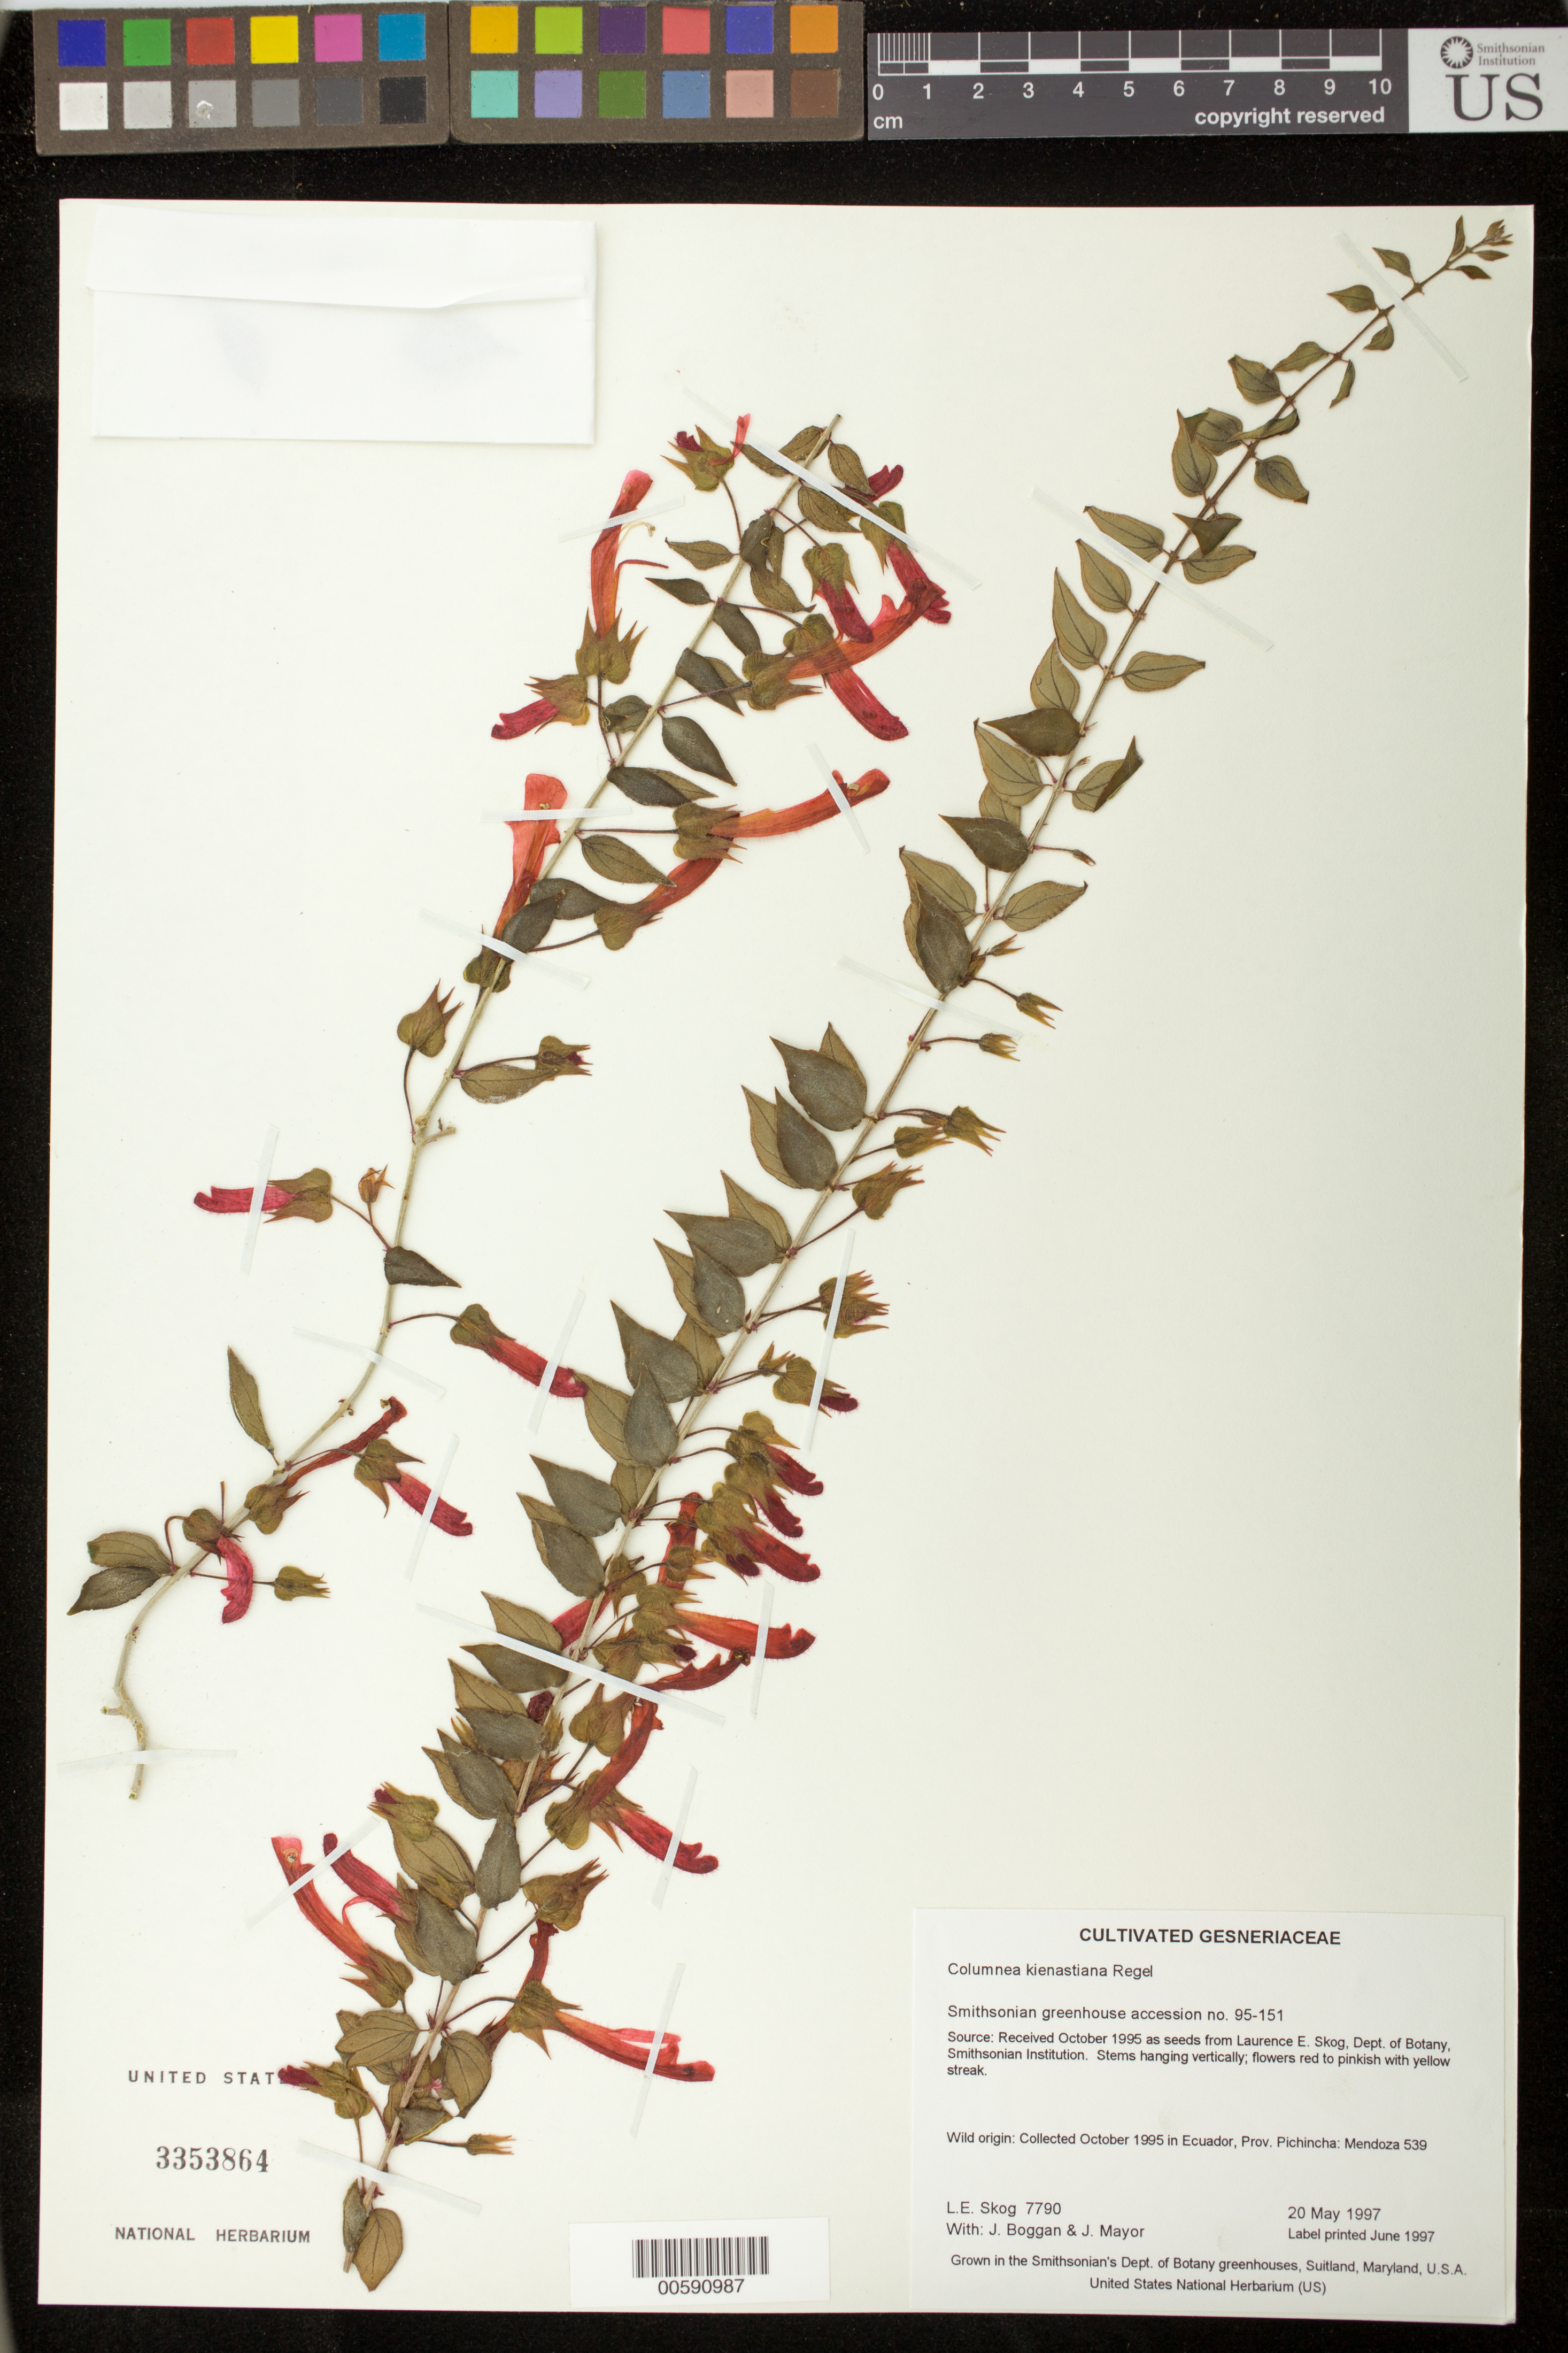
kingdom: Plantae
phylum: Tracheophyta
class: Magnoliopsida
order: Lamiales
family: Gesneriaceae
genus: Columnea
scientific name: Columnea kienastiana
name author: Regel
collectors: L. E. Skog, J. K. Boggan & J. Mayor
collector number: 7790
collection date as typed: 20 May 1997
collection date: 1997-05-20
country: Ecuador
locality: Grown in the Smithsonian's Dept. of Botany greenhouses, Suitland, Maryland, U.S.A.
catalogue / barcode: US 3353864